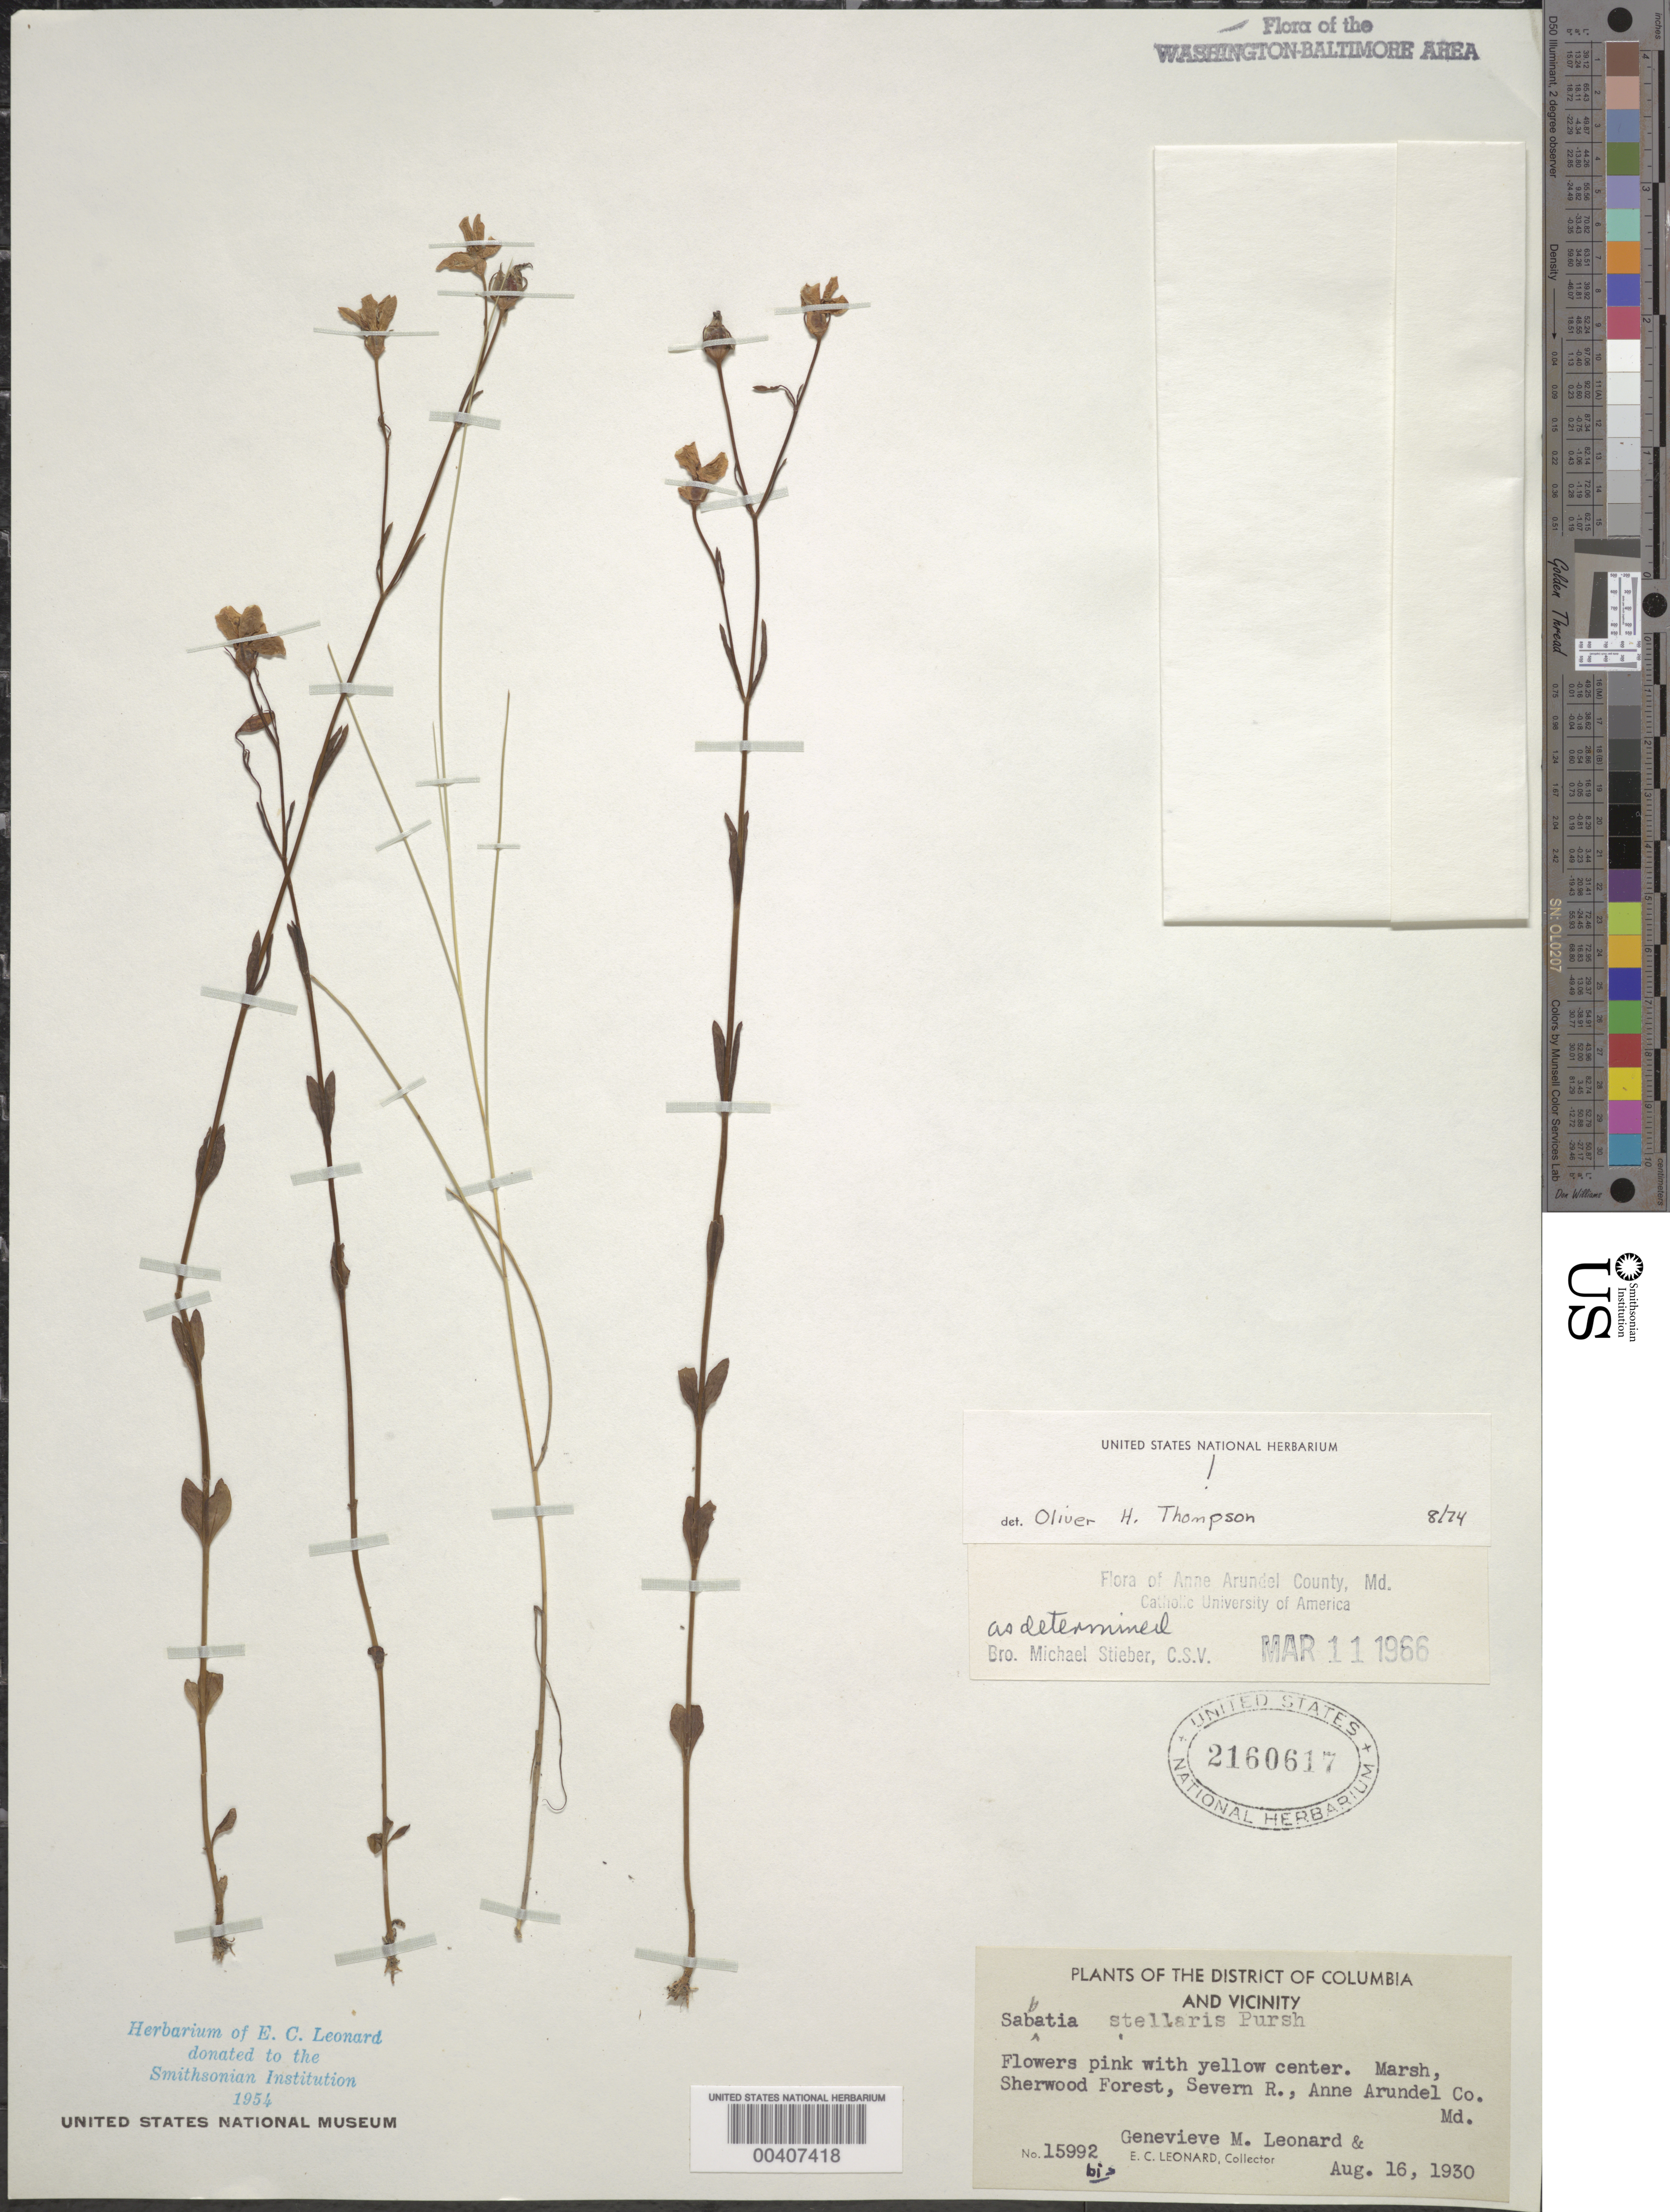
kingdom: Plantae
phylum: Tracheophyta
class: Magnoliopsida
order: Gentianales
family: Gentianaceae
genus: Sabatia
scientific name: Sabatia stellaris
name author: Pursh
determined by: Thompson, O. H.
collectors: G. M. Leonard & E. C. Leonard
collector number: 15992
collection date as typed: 16 Aug 1930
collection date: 1930-08-16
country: United States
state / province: Maryland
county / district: Anne Arundel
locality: Sherwood Forest, Severn River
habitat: Marsh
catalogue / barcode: US 2160617